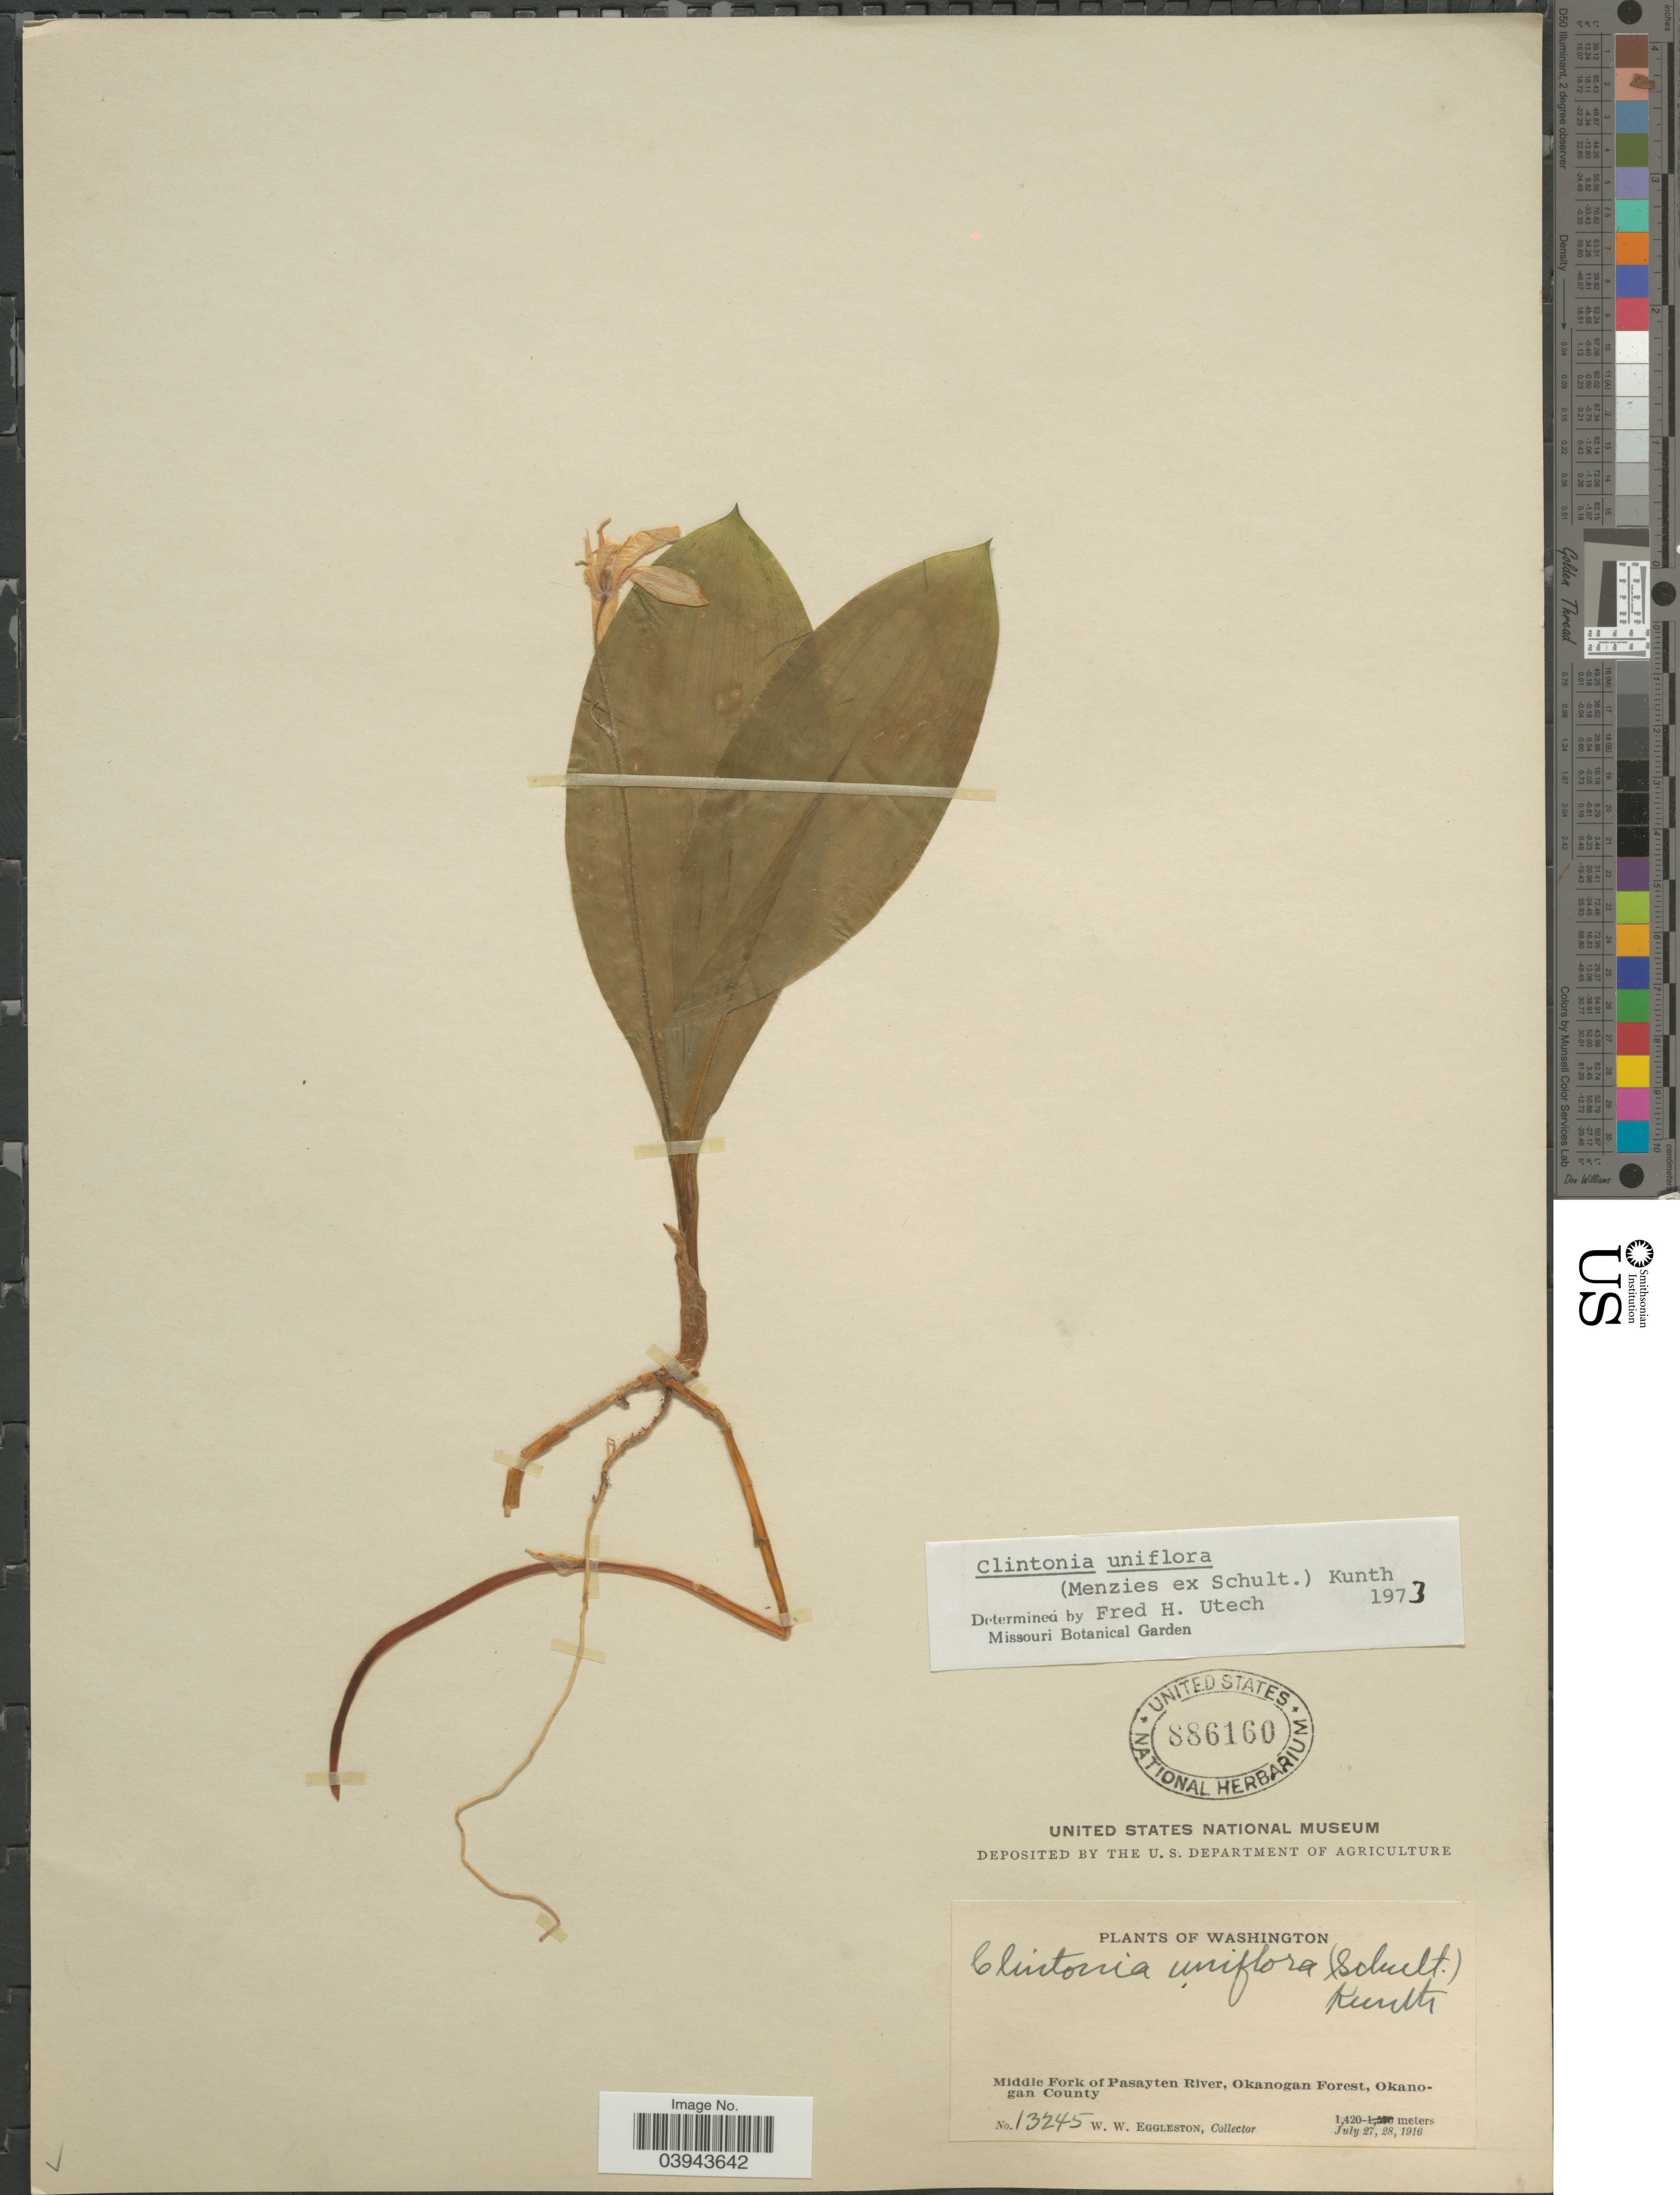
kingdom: Plantae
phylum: Tracheophyta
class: Liliopsida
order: Liliales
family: Liliaceae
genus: Clintonia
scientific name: Clintonia uniflora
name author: Kunth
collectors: W. W. Eggleston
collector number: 13245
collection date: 1916-07-27/1916-07-28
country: United States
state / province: Washington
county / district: Okanogan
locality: Middle Fork of Pasayten River, Okanogan Forest, Okanogan County.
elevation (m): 1420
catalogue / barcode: US 886160